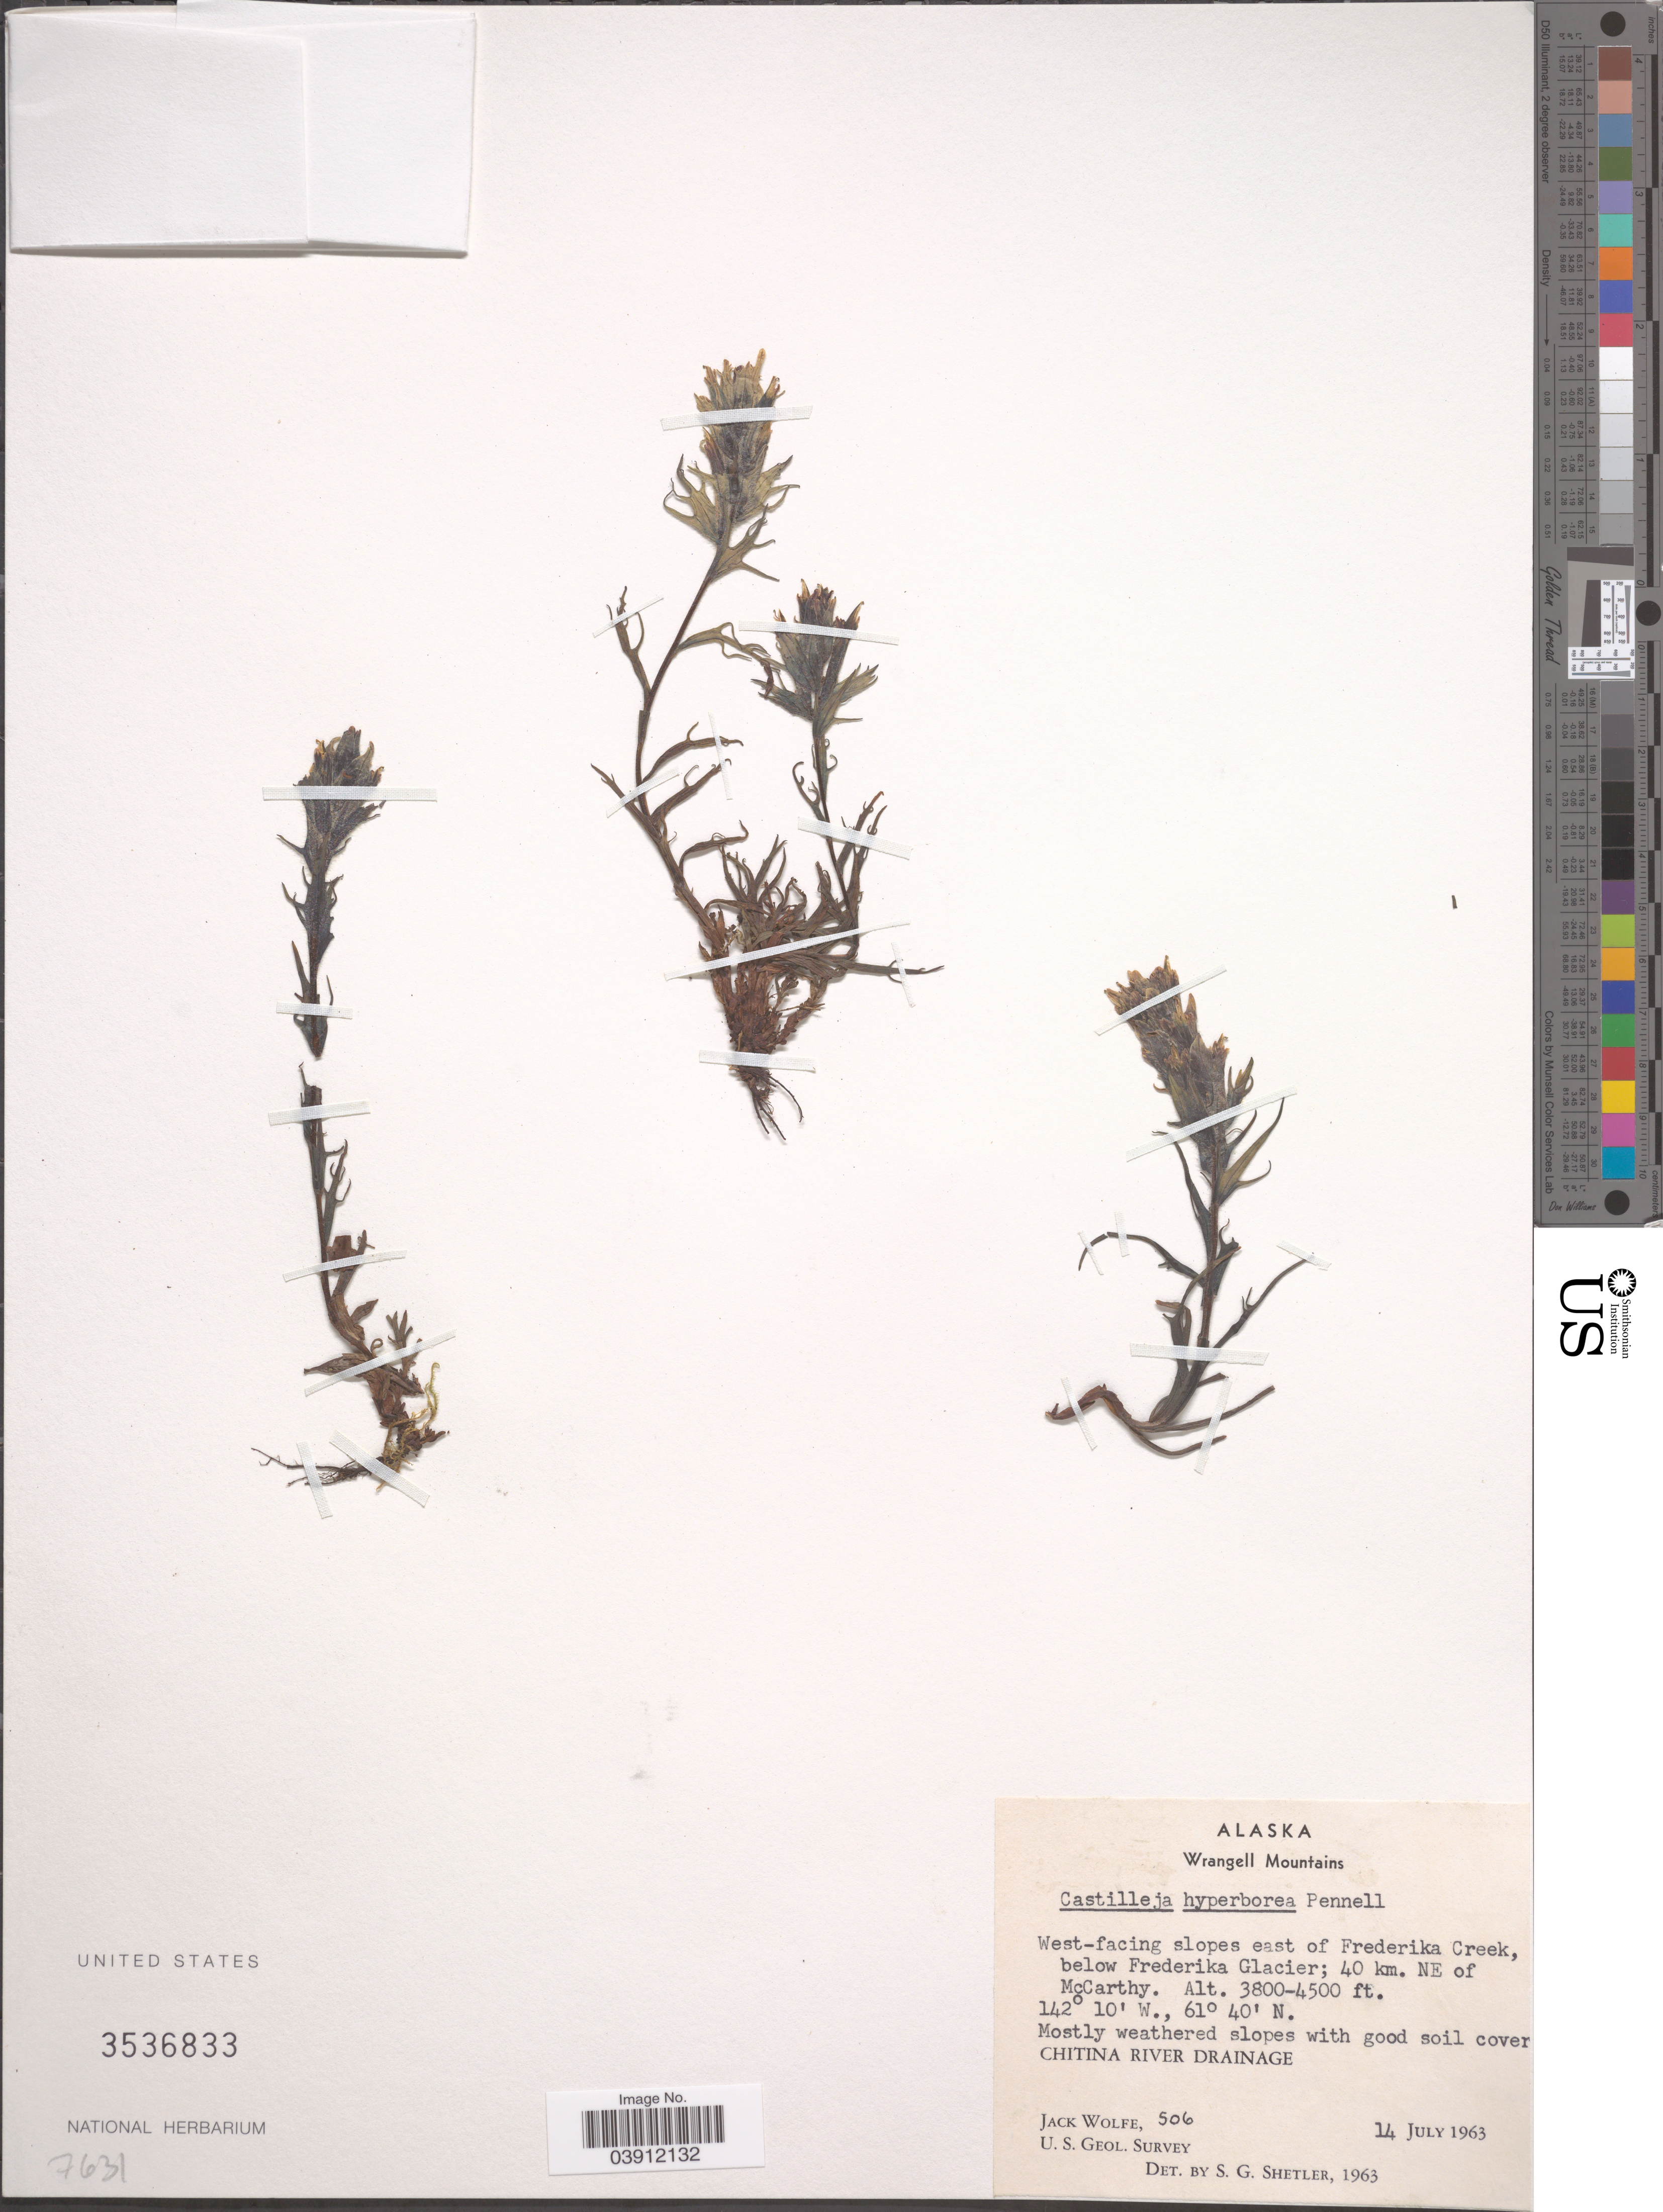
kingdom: Plantae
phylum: Tracheophyta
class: Magnoliopsida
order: Lamiales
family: Orobanchaceae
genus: Castilleja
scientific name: Castilleja hyperborea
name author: Pennell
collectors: J. Wolfe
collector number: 506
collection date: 1963-07-14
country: United States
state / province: Alaska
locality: Wrangell Mountains. West-facing slopes east of Frederika Creek, below Frederika Glacier; 40 km. NE of McCarthy. Chitina River Drainage.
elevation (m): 1158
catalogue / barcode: US 3536833